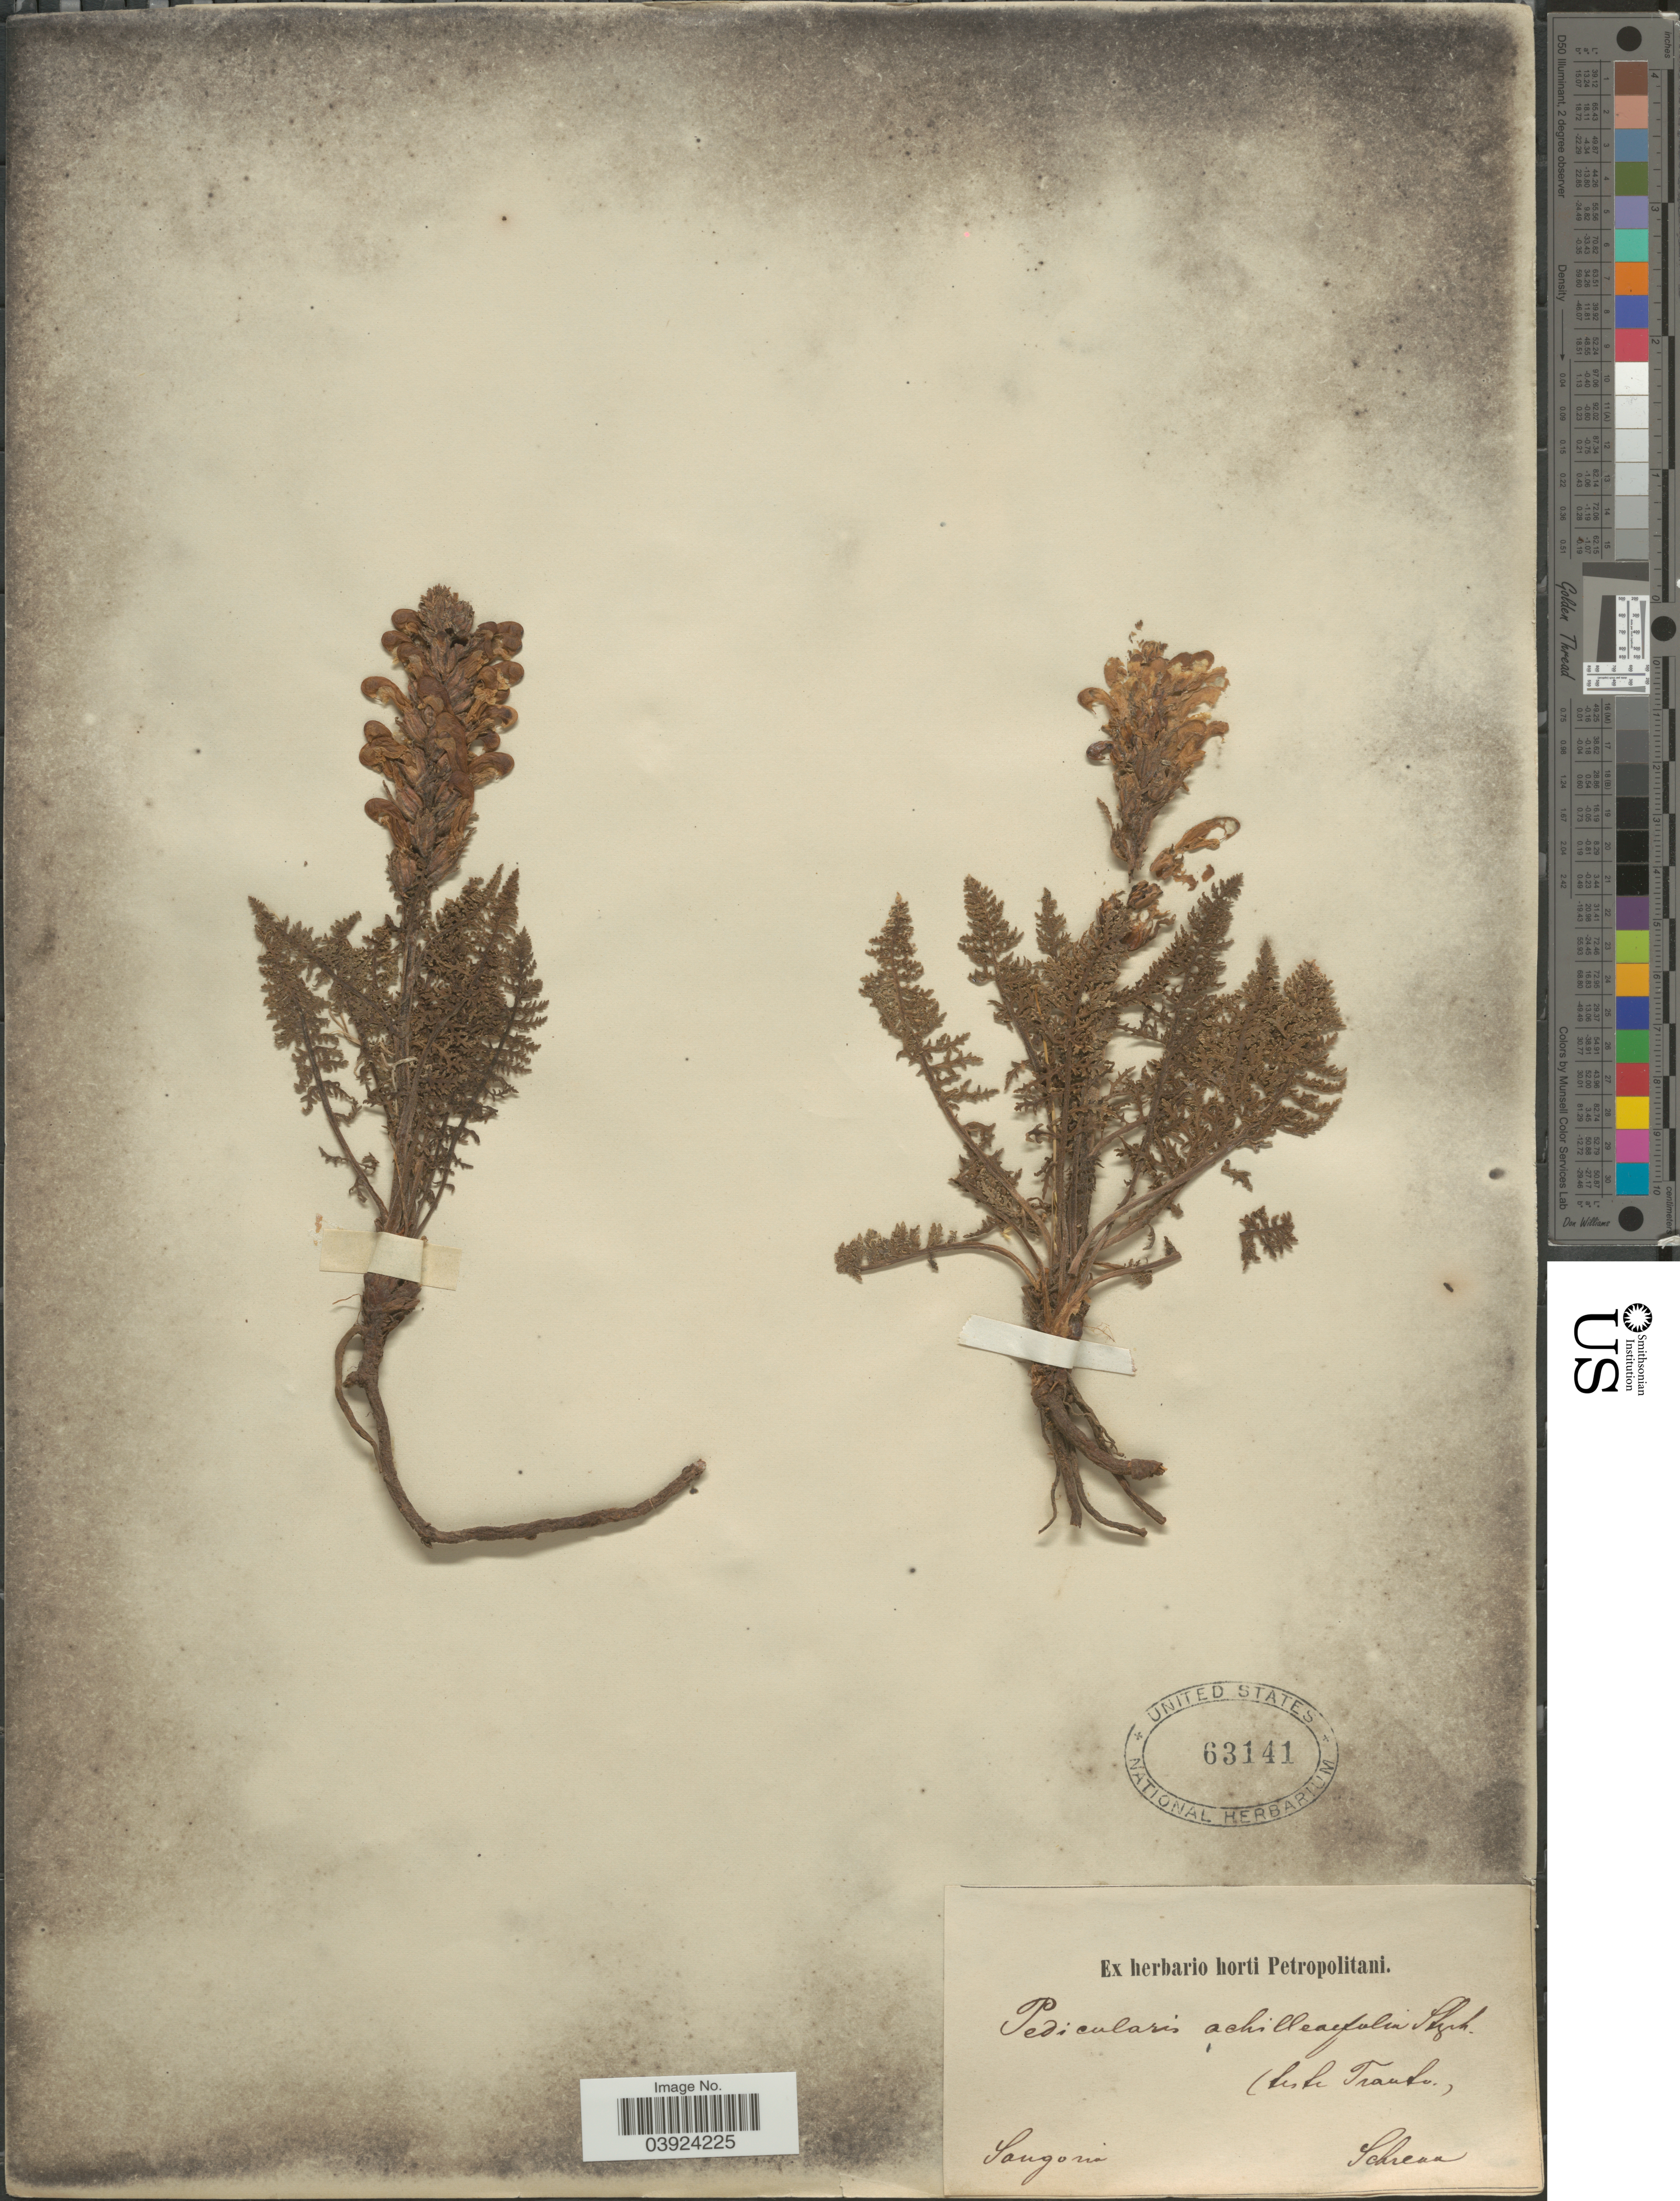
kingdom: Plantae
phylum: Tracheophyta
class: Magnoliopsida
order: Lamiales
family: Orobanchaceae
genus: Pedicularis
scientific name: Pedicularis achilleifolia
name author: Stephan ex Willd.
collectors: A.G. Schrenk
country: China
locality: Songoria.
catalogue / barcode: US 63141